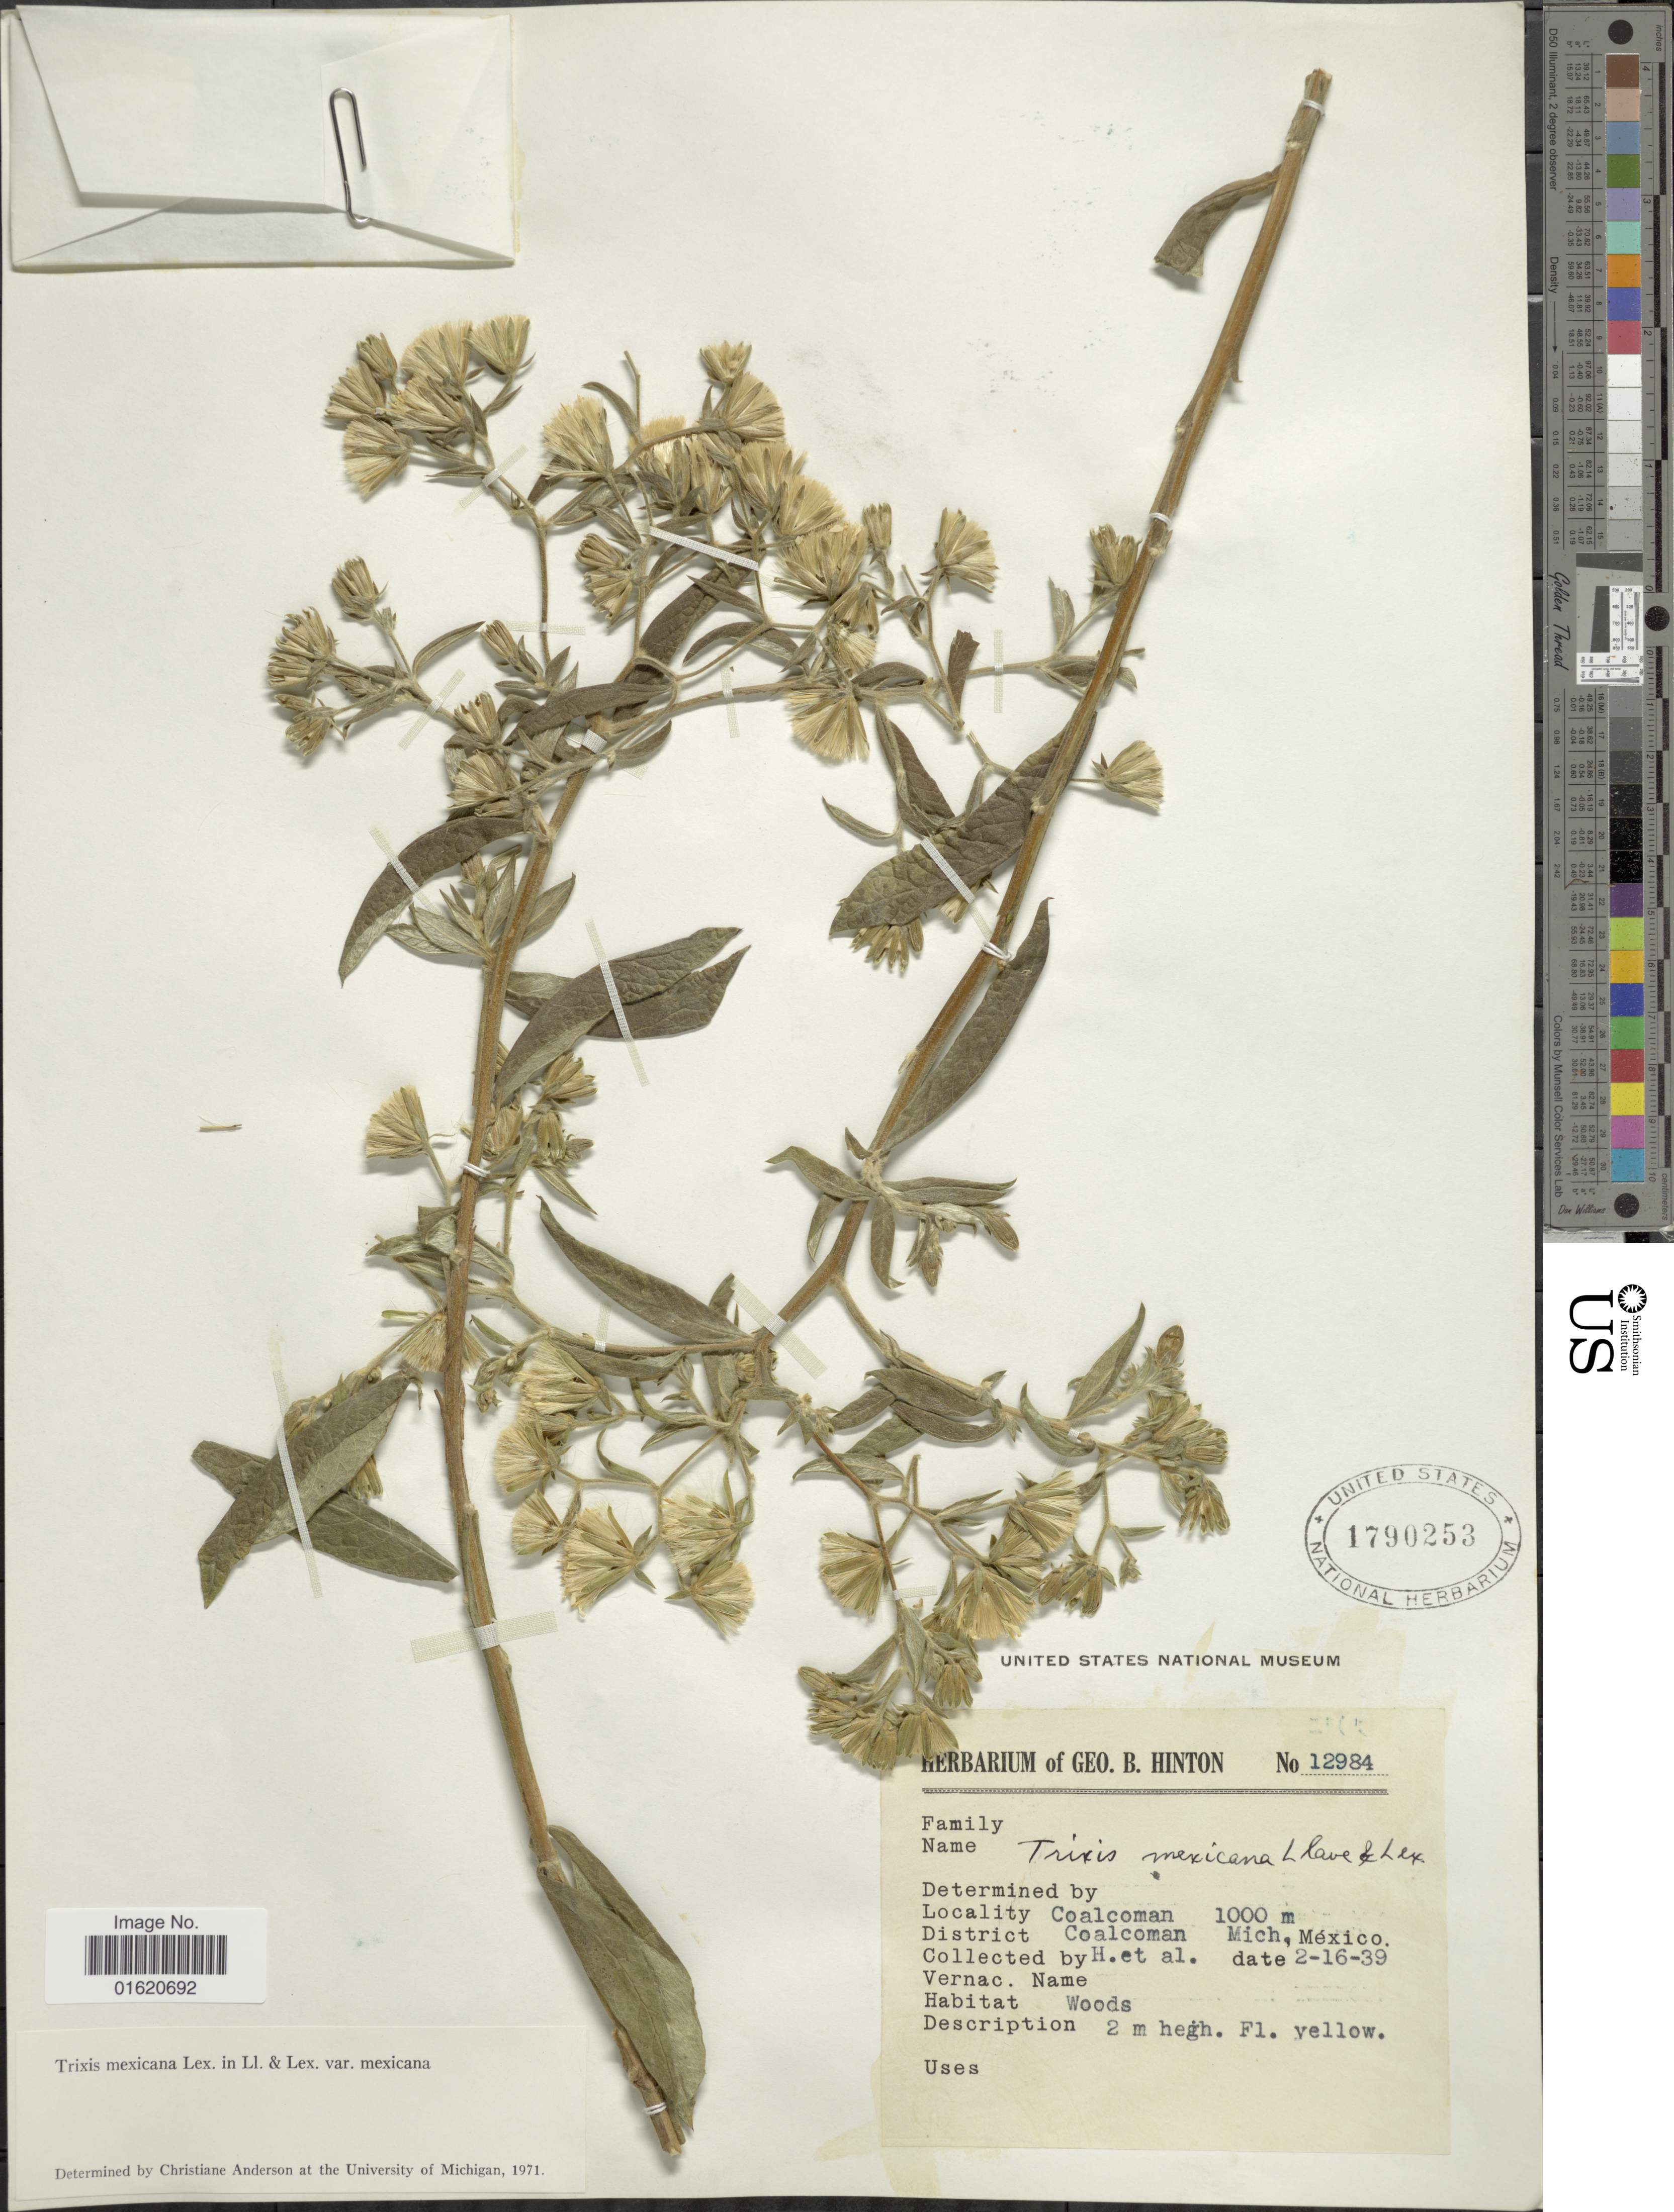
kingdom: Plantae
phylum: Tracheophyta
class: Magnoliopsida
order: Asterales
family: Asteraceae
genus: Trixis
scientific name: Trixis mexicana var. mexicana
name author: Lex.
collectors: G. B. Hinton & et al.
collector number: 12984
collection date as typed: Transcribed d/m/y: 16/2/39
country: Mexico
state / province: Michoacán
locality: Coalcoman, District Coalcoman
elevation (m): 1000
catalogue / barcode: US 1790253